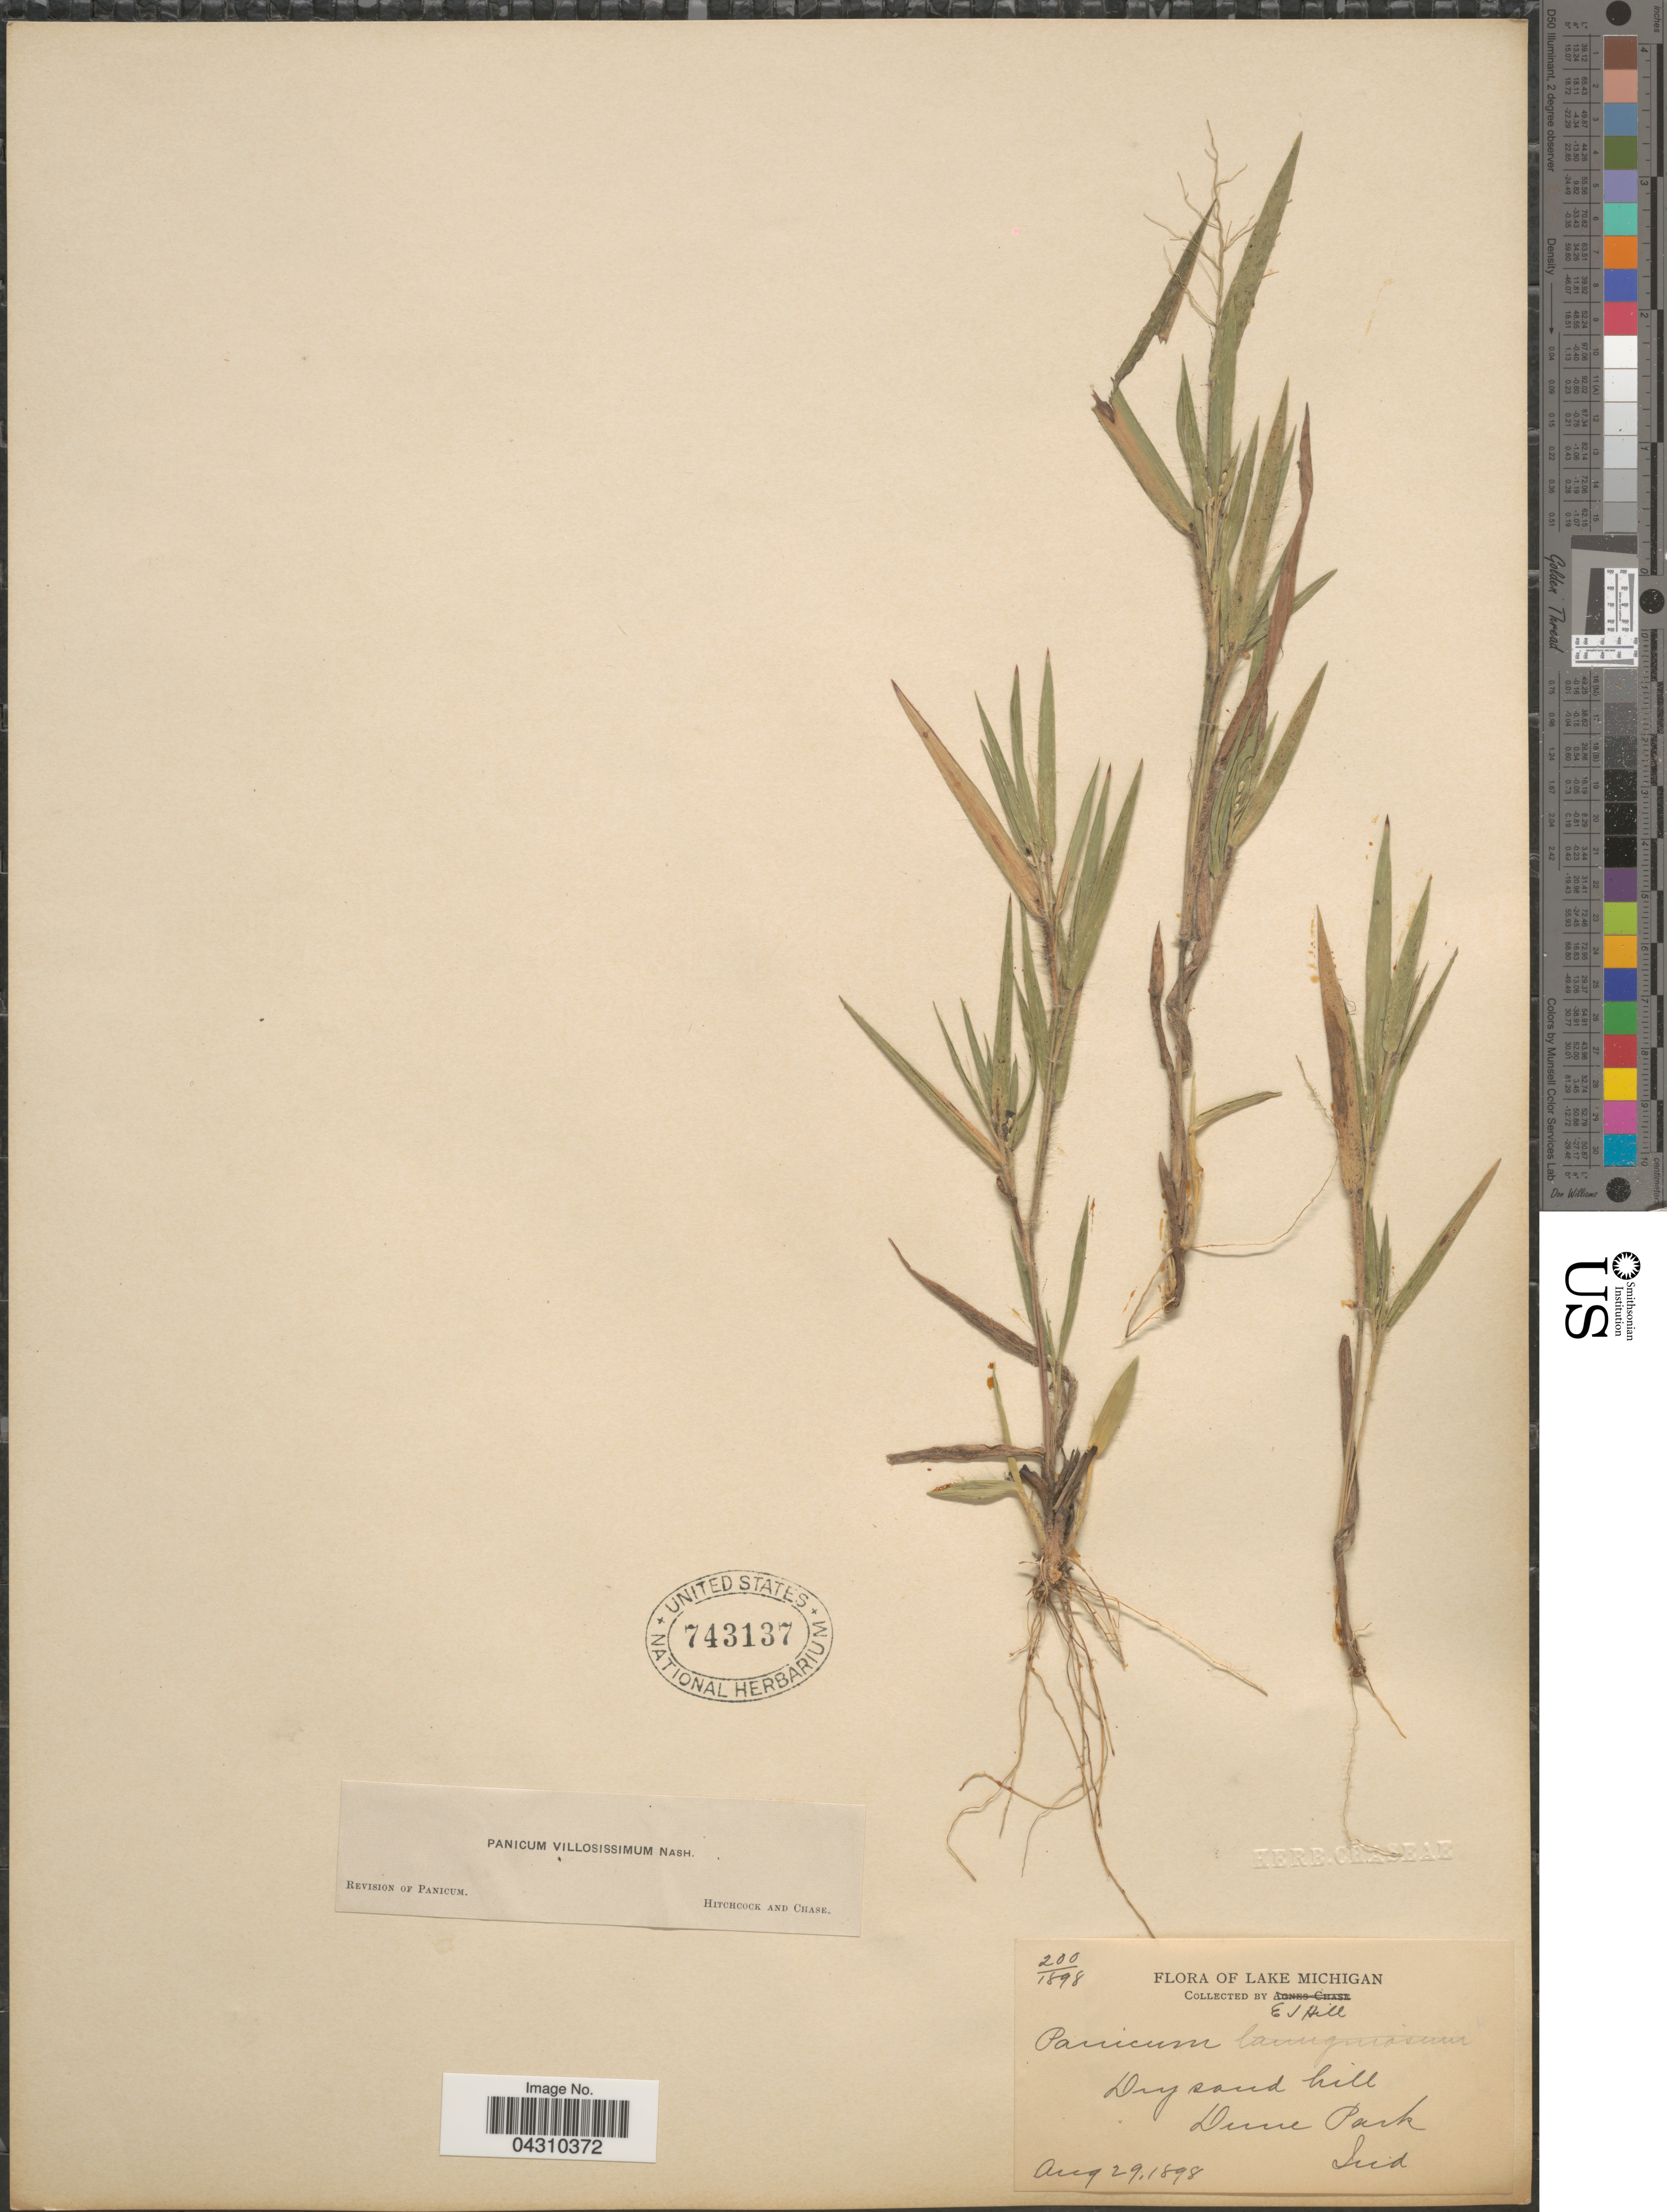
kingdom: Plantae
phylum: Tracheophyta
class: Liliopsida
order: Poales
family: Poaceae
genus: Dichanthelium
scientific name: Dichanthelium acuminatum var. acuminatum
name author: (Sw.) Gould & C.A. Clark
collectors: E. J. Hill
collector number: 200/1898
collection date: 1898-08-29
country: United States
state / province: Indiana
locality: Lake Michigan. Dry sand hill, Dune Park.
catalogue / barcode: US 743137